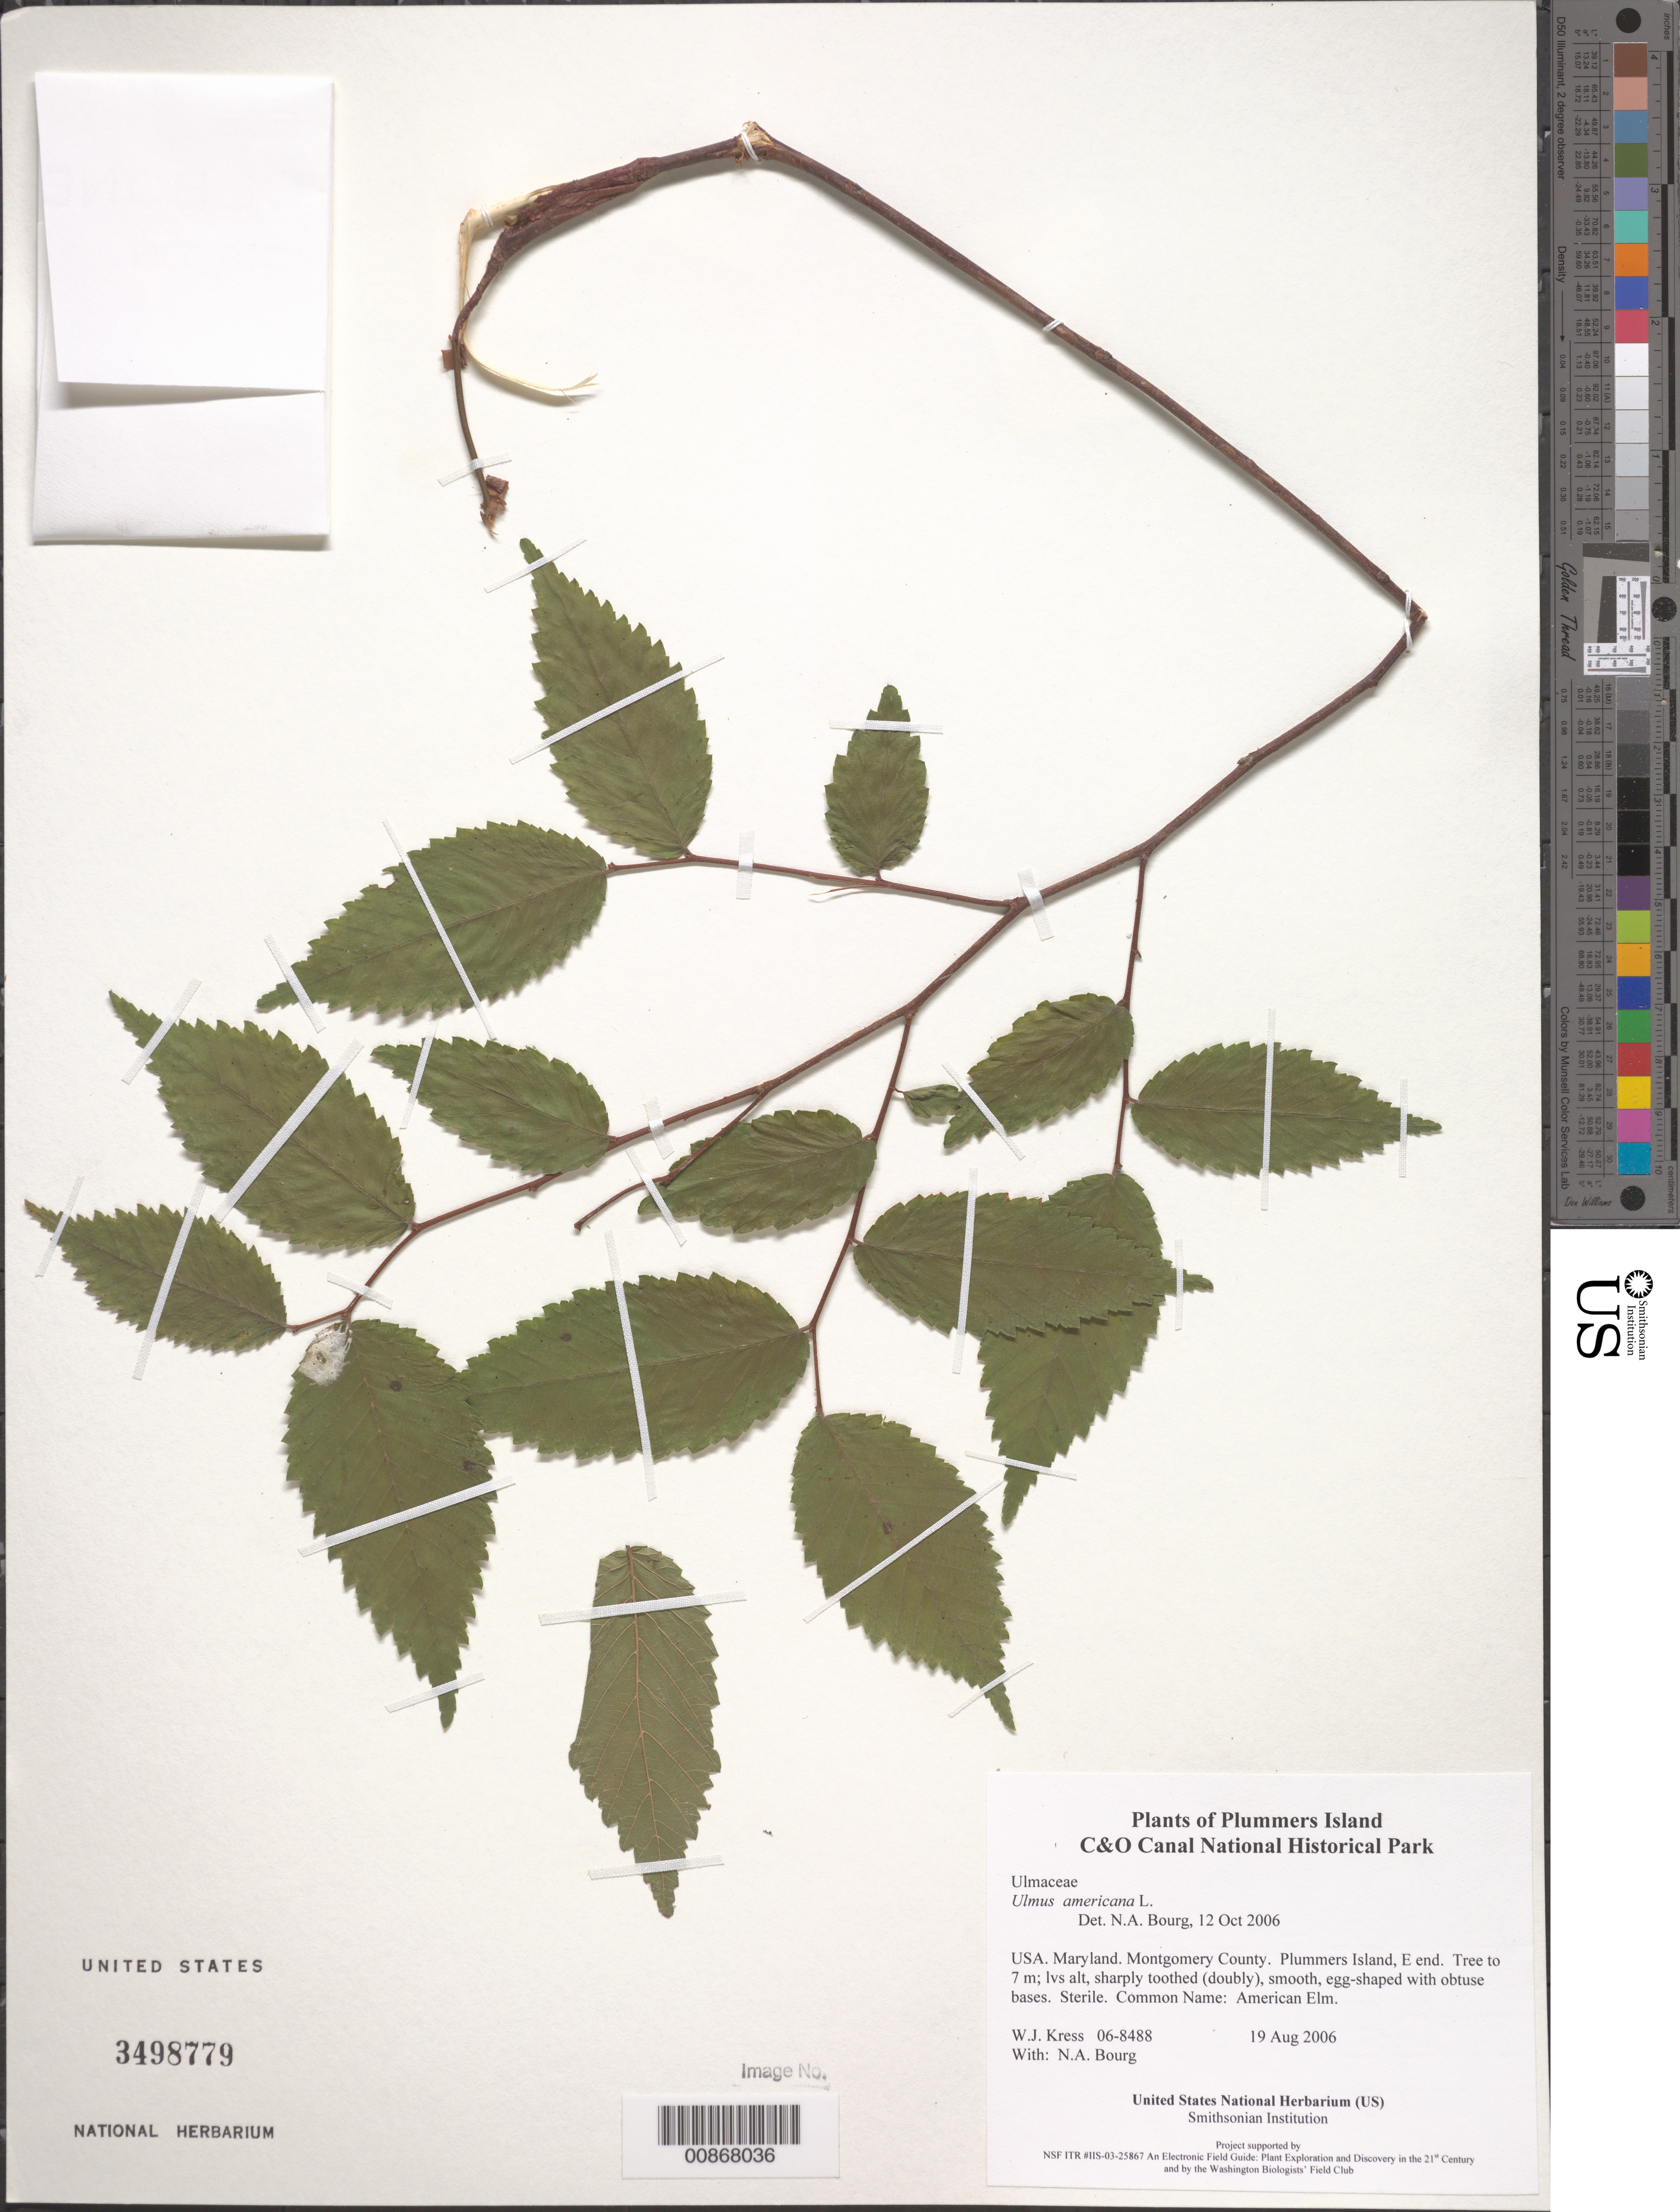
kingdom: Plantae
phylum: Tracheophyta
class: Magnoliopsida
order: Rosales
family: Ulmaceae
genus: Ulmus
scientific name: Ulmus americana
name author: L.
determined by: Bourg, N. A.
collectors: W. J. Kress & N. A. Bourg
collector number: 06-8488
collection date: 2006-08-19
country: United States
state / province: Maryland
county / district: Montgomery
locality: Chesapeake and Ohio Canal National Historical Park, Plummers Island, E end.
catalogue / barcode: US 3498779